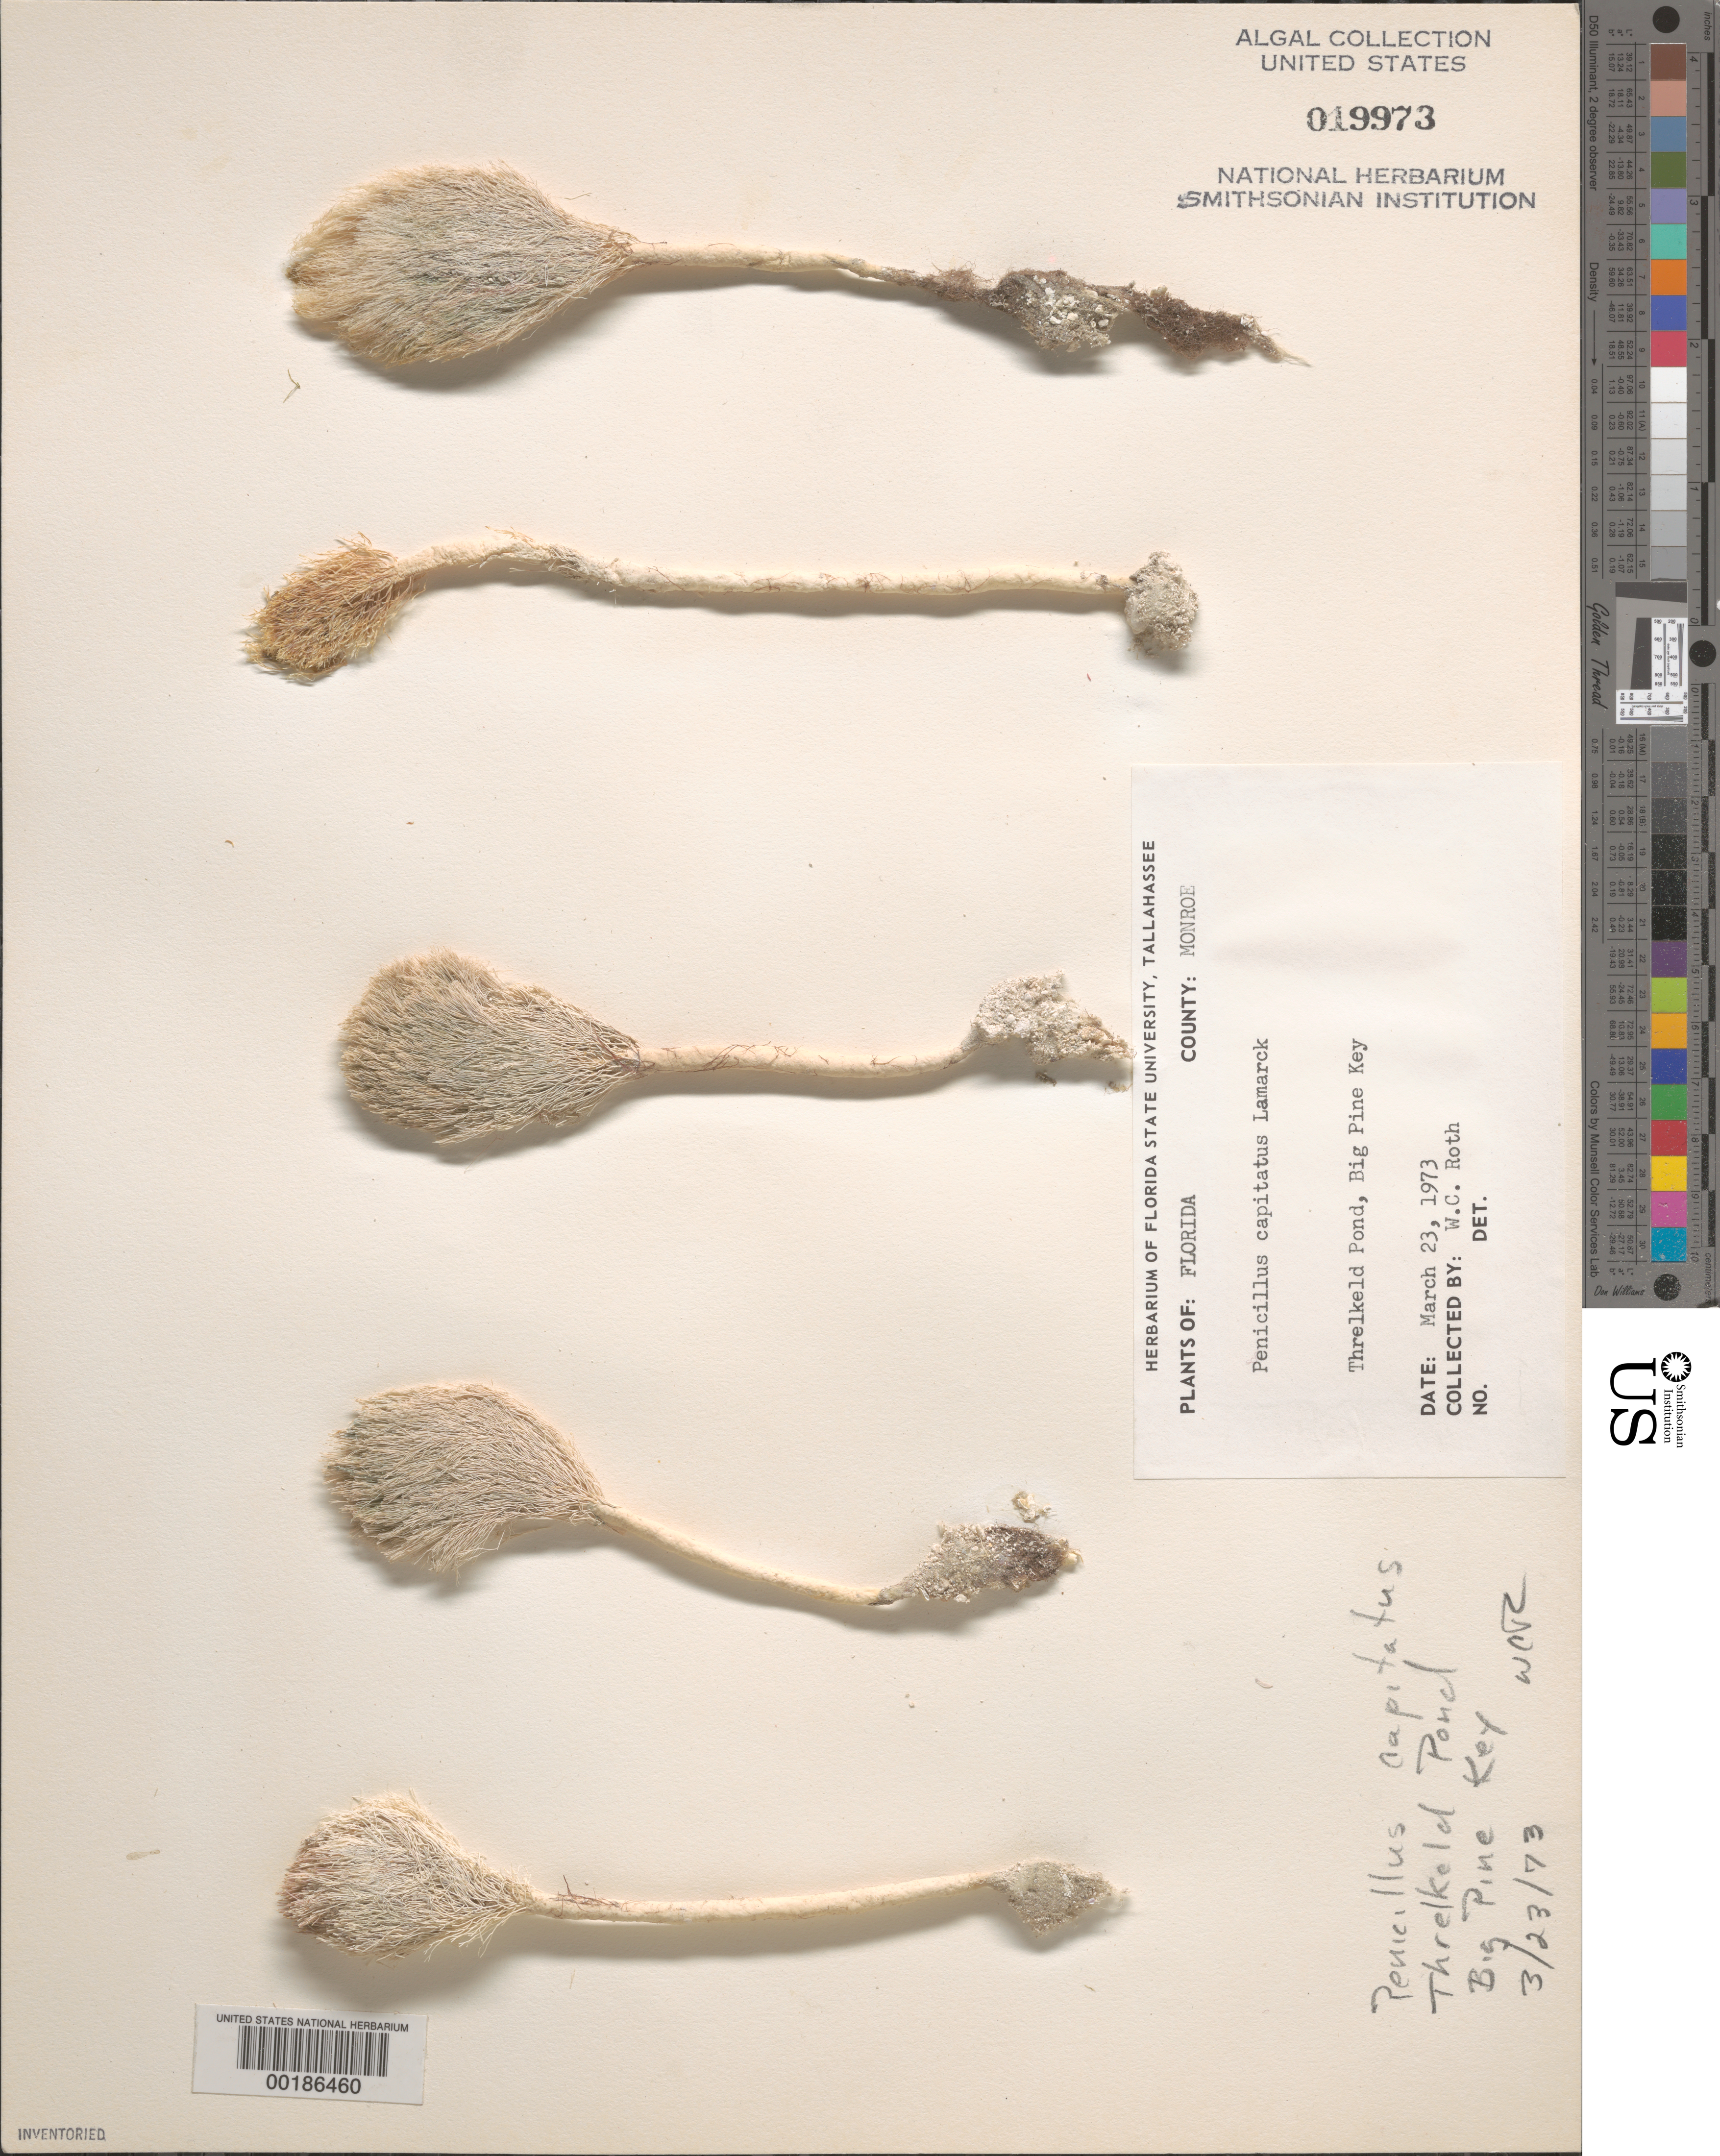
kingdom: Plantae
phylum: Chlorophyta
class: Ulvophyceae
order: Bryopsidales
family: Udoteaceae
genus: Penicillus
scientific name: Penicillus capitatus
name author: Lam.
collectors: W. C. Roth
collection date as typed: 23 Mar 1976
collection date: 1976-03-23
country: United States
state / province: Florida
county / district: Monroe County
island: Big Pine Key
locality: Threlkeld Pond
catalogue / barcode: US 19973